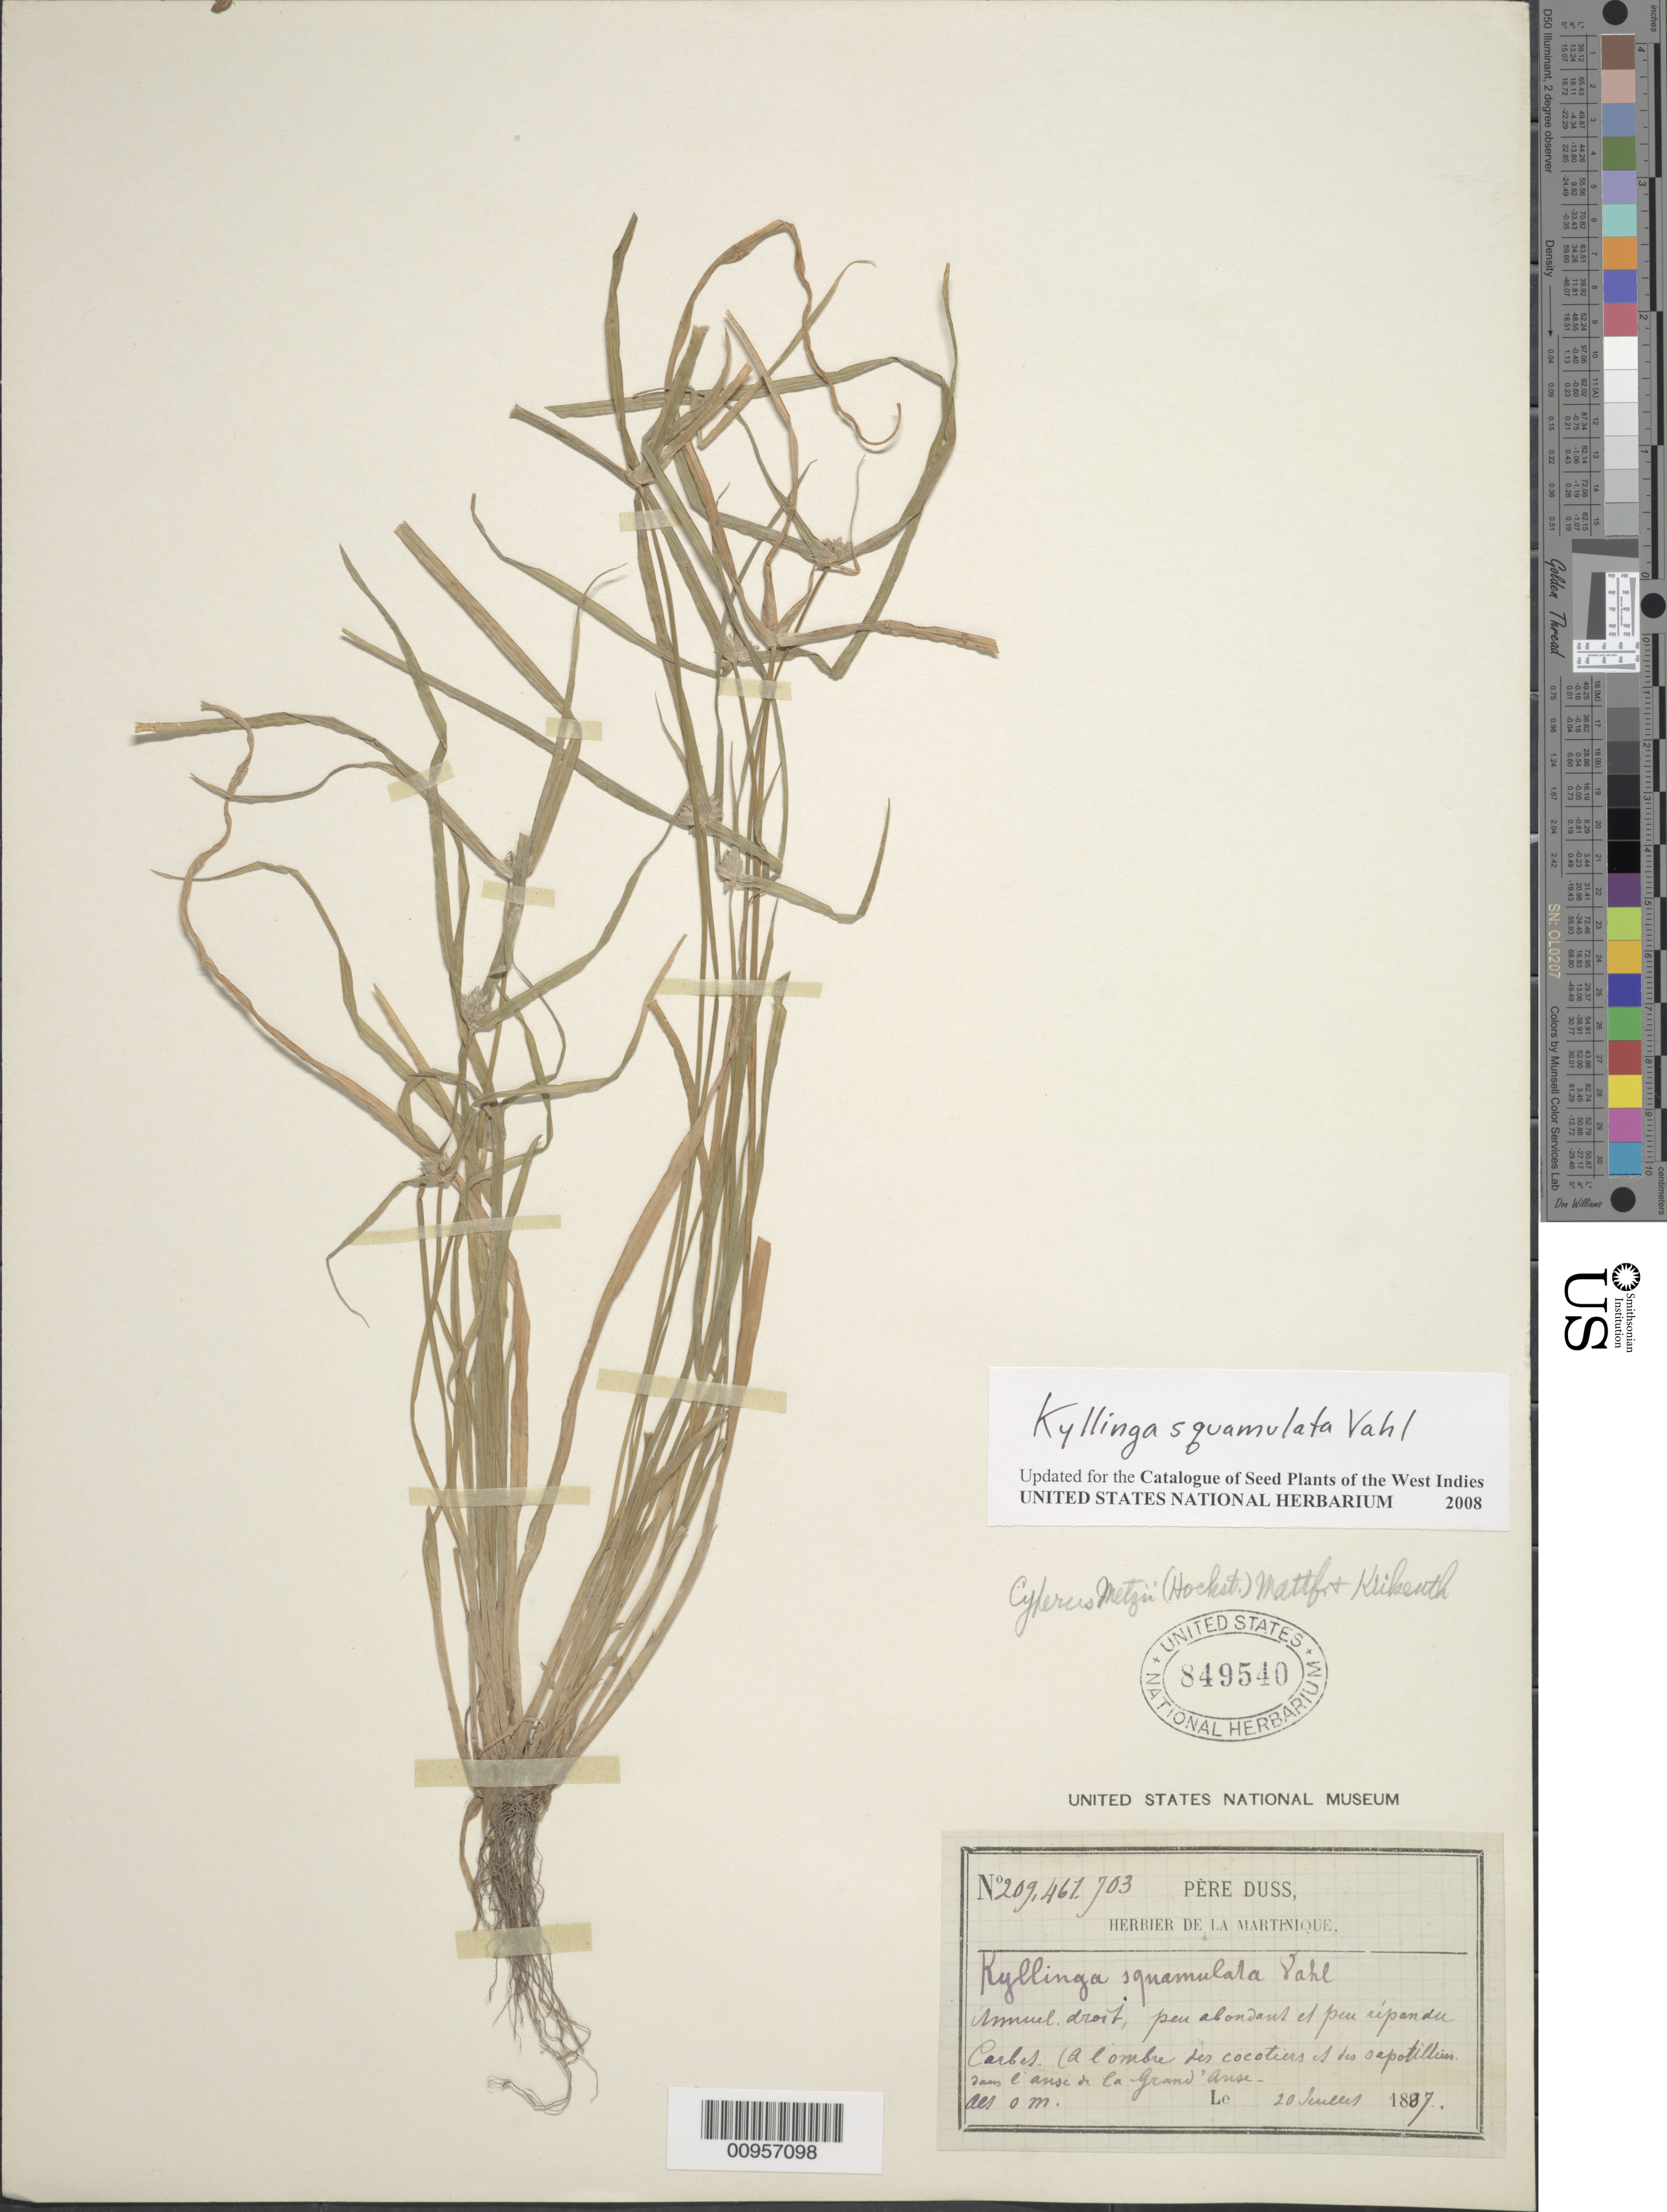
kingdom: Plantae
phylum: Tracheophyta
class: Liliopsida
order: Poales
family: Cyperaceae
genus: Cyperus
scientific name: Cyperus metzii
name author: (Hochst. ex Steud.) Mattf. & Kük.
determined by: Strong, M. T., (US), Smithsonian Institution - National Museum of Natural History (UNITED STATES)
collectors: Père Duss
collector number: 209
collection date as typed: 20 Jul 1887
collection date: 1887-07-20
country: Martinique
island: Martinique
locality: Carbet ("a l'ombre des cocotiners et des sepotillim"), dans l'anse de la Grand Anse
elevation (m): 0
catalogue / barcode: US 849540